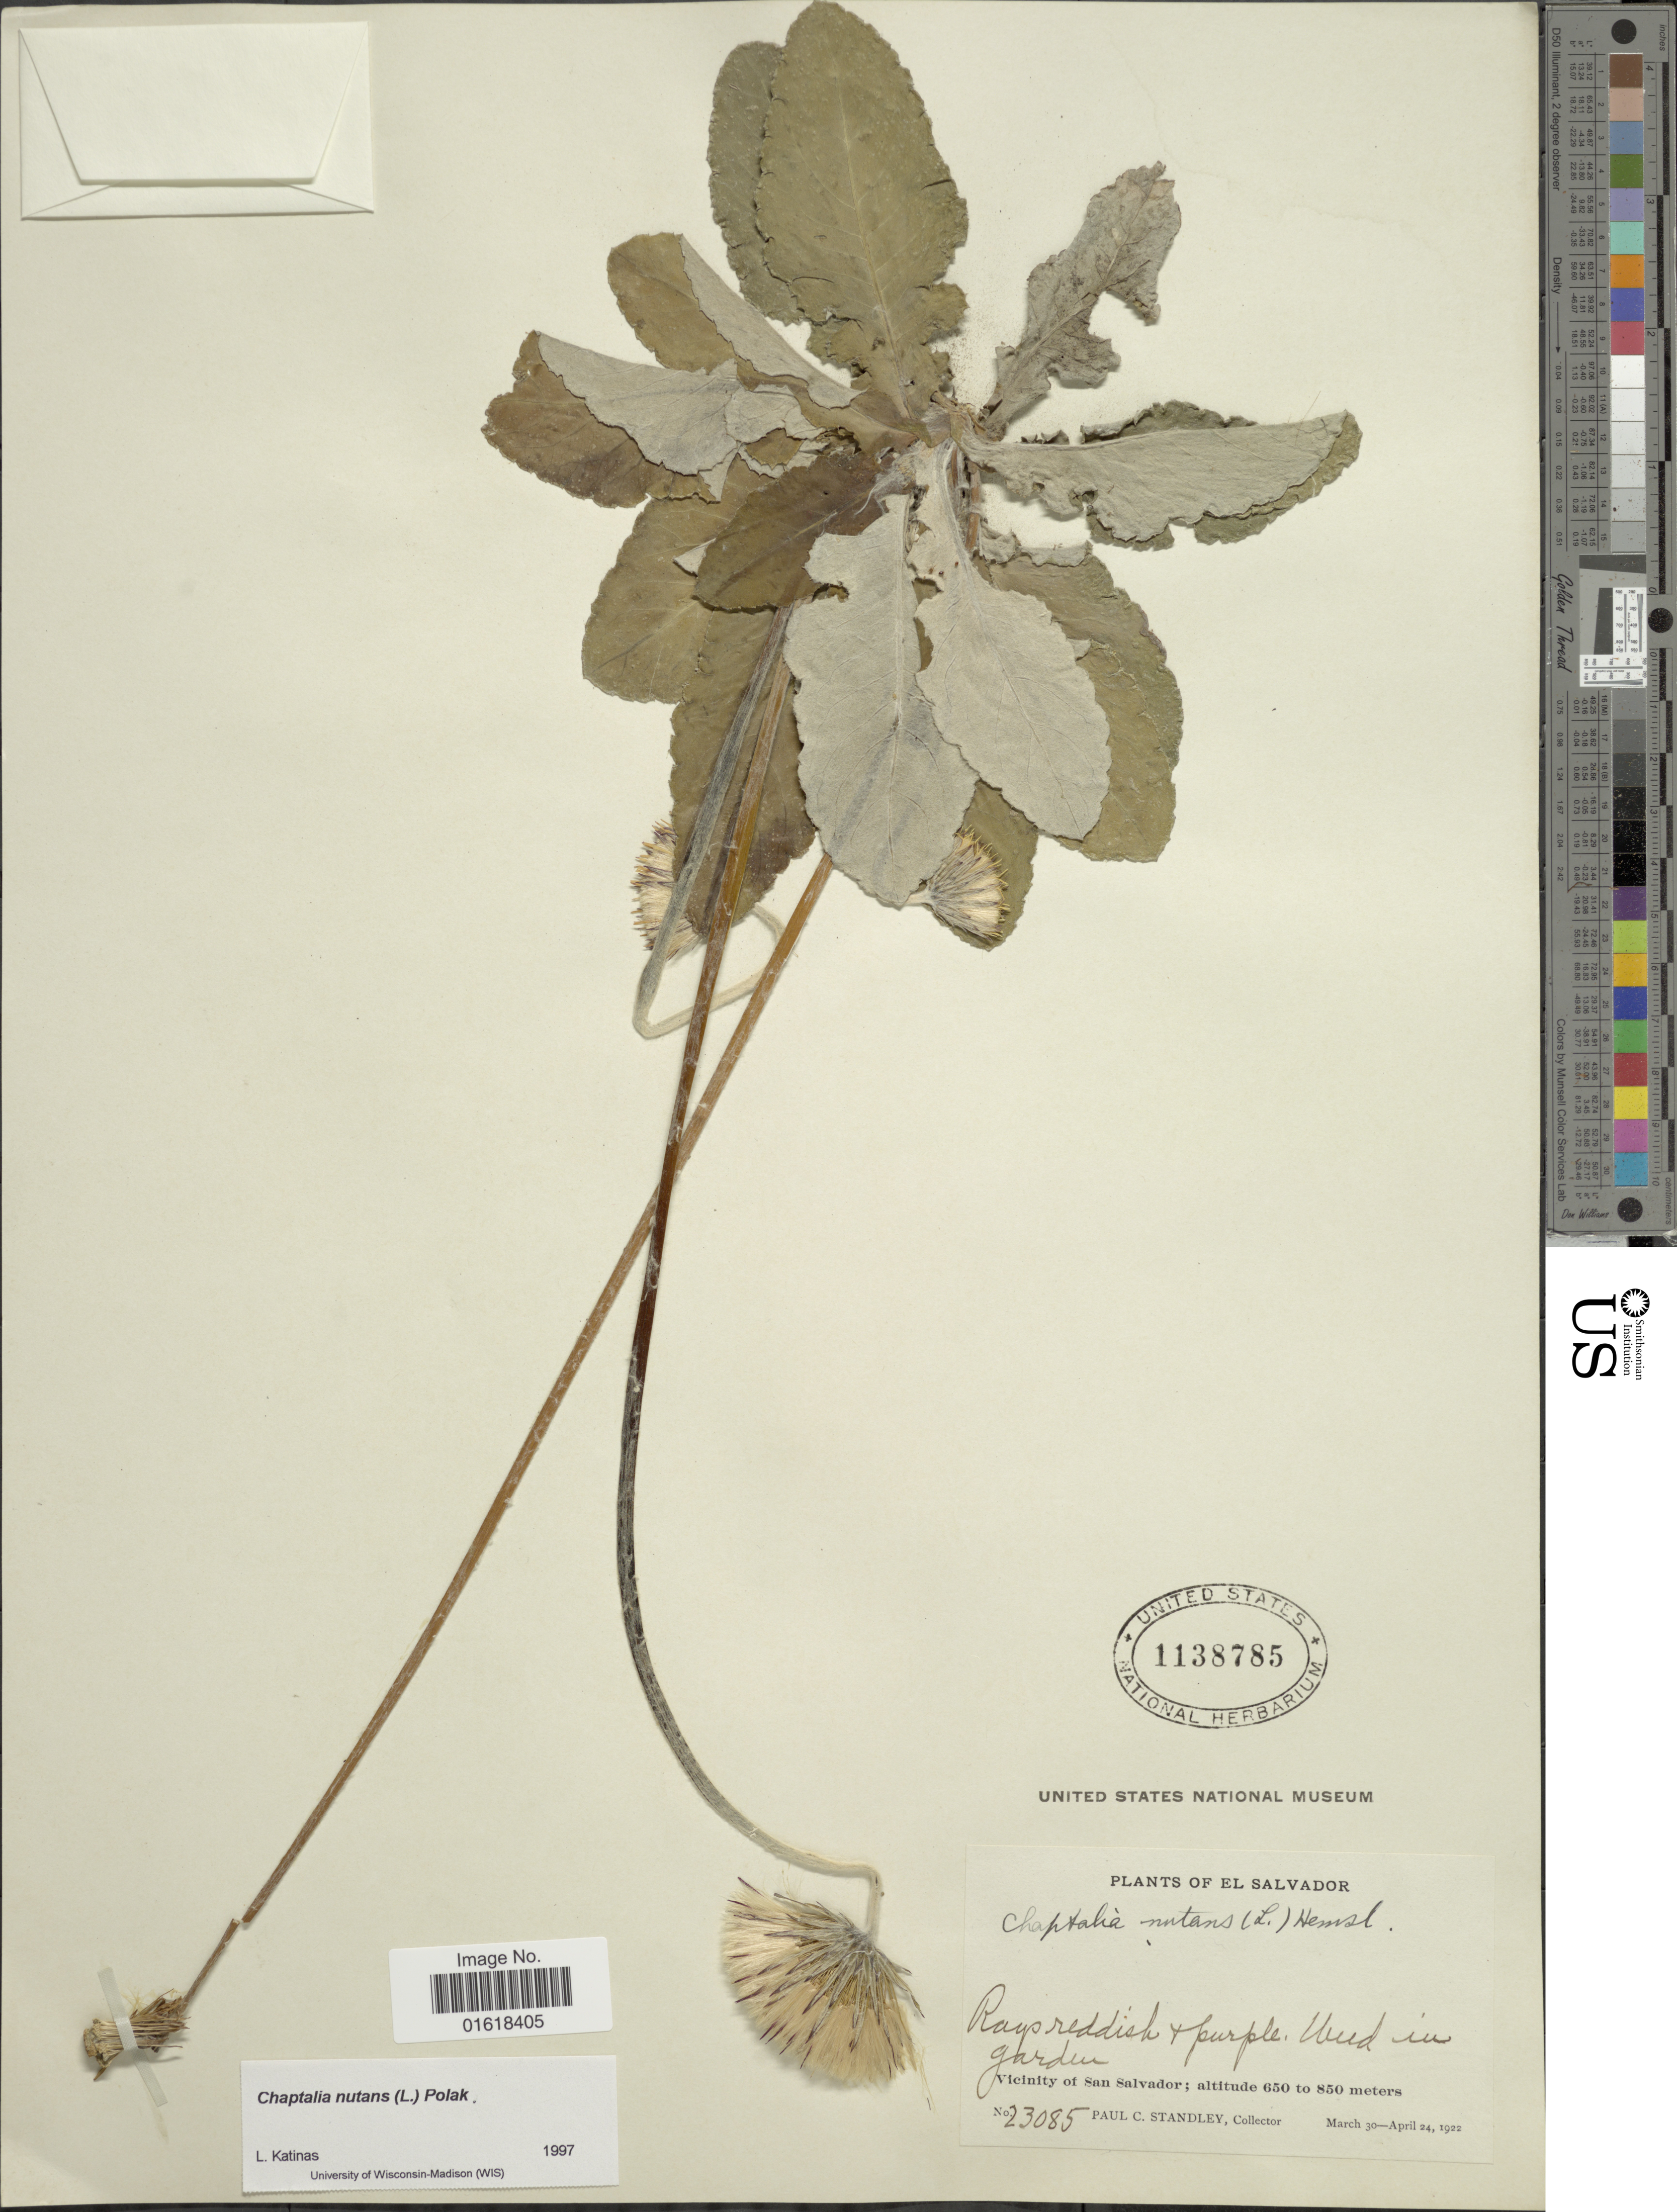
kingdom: Plantae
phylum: Tracheophyta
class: Magnoliopsida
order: Asterales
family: Asteraceae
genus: Chaptalia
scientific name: Chaptalia nutans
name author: (L.) Pol.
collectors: P. C. Standley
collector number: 23085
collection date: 1922-03-30/1922-04-24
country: El Salvador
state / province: San Salvador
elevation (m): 650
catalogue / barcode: US 1138785